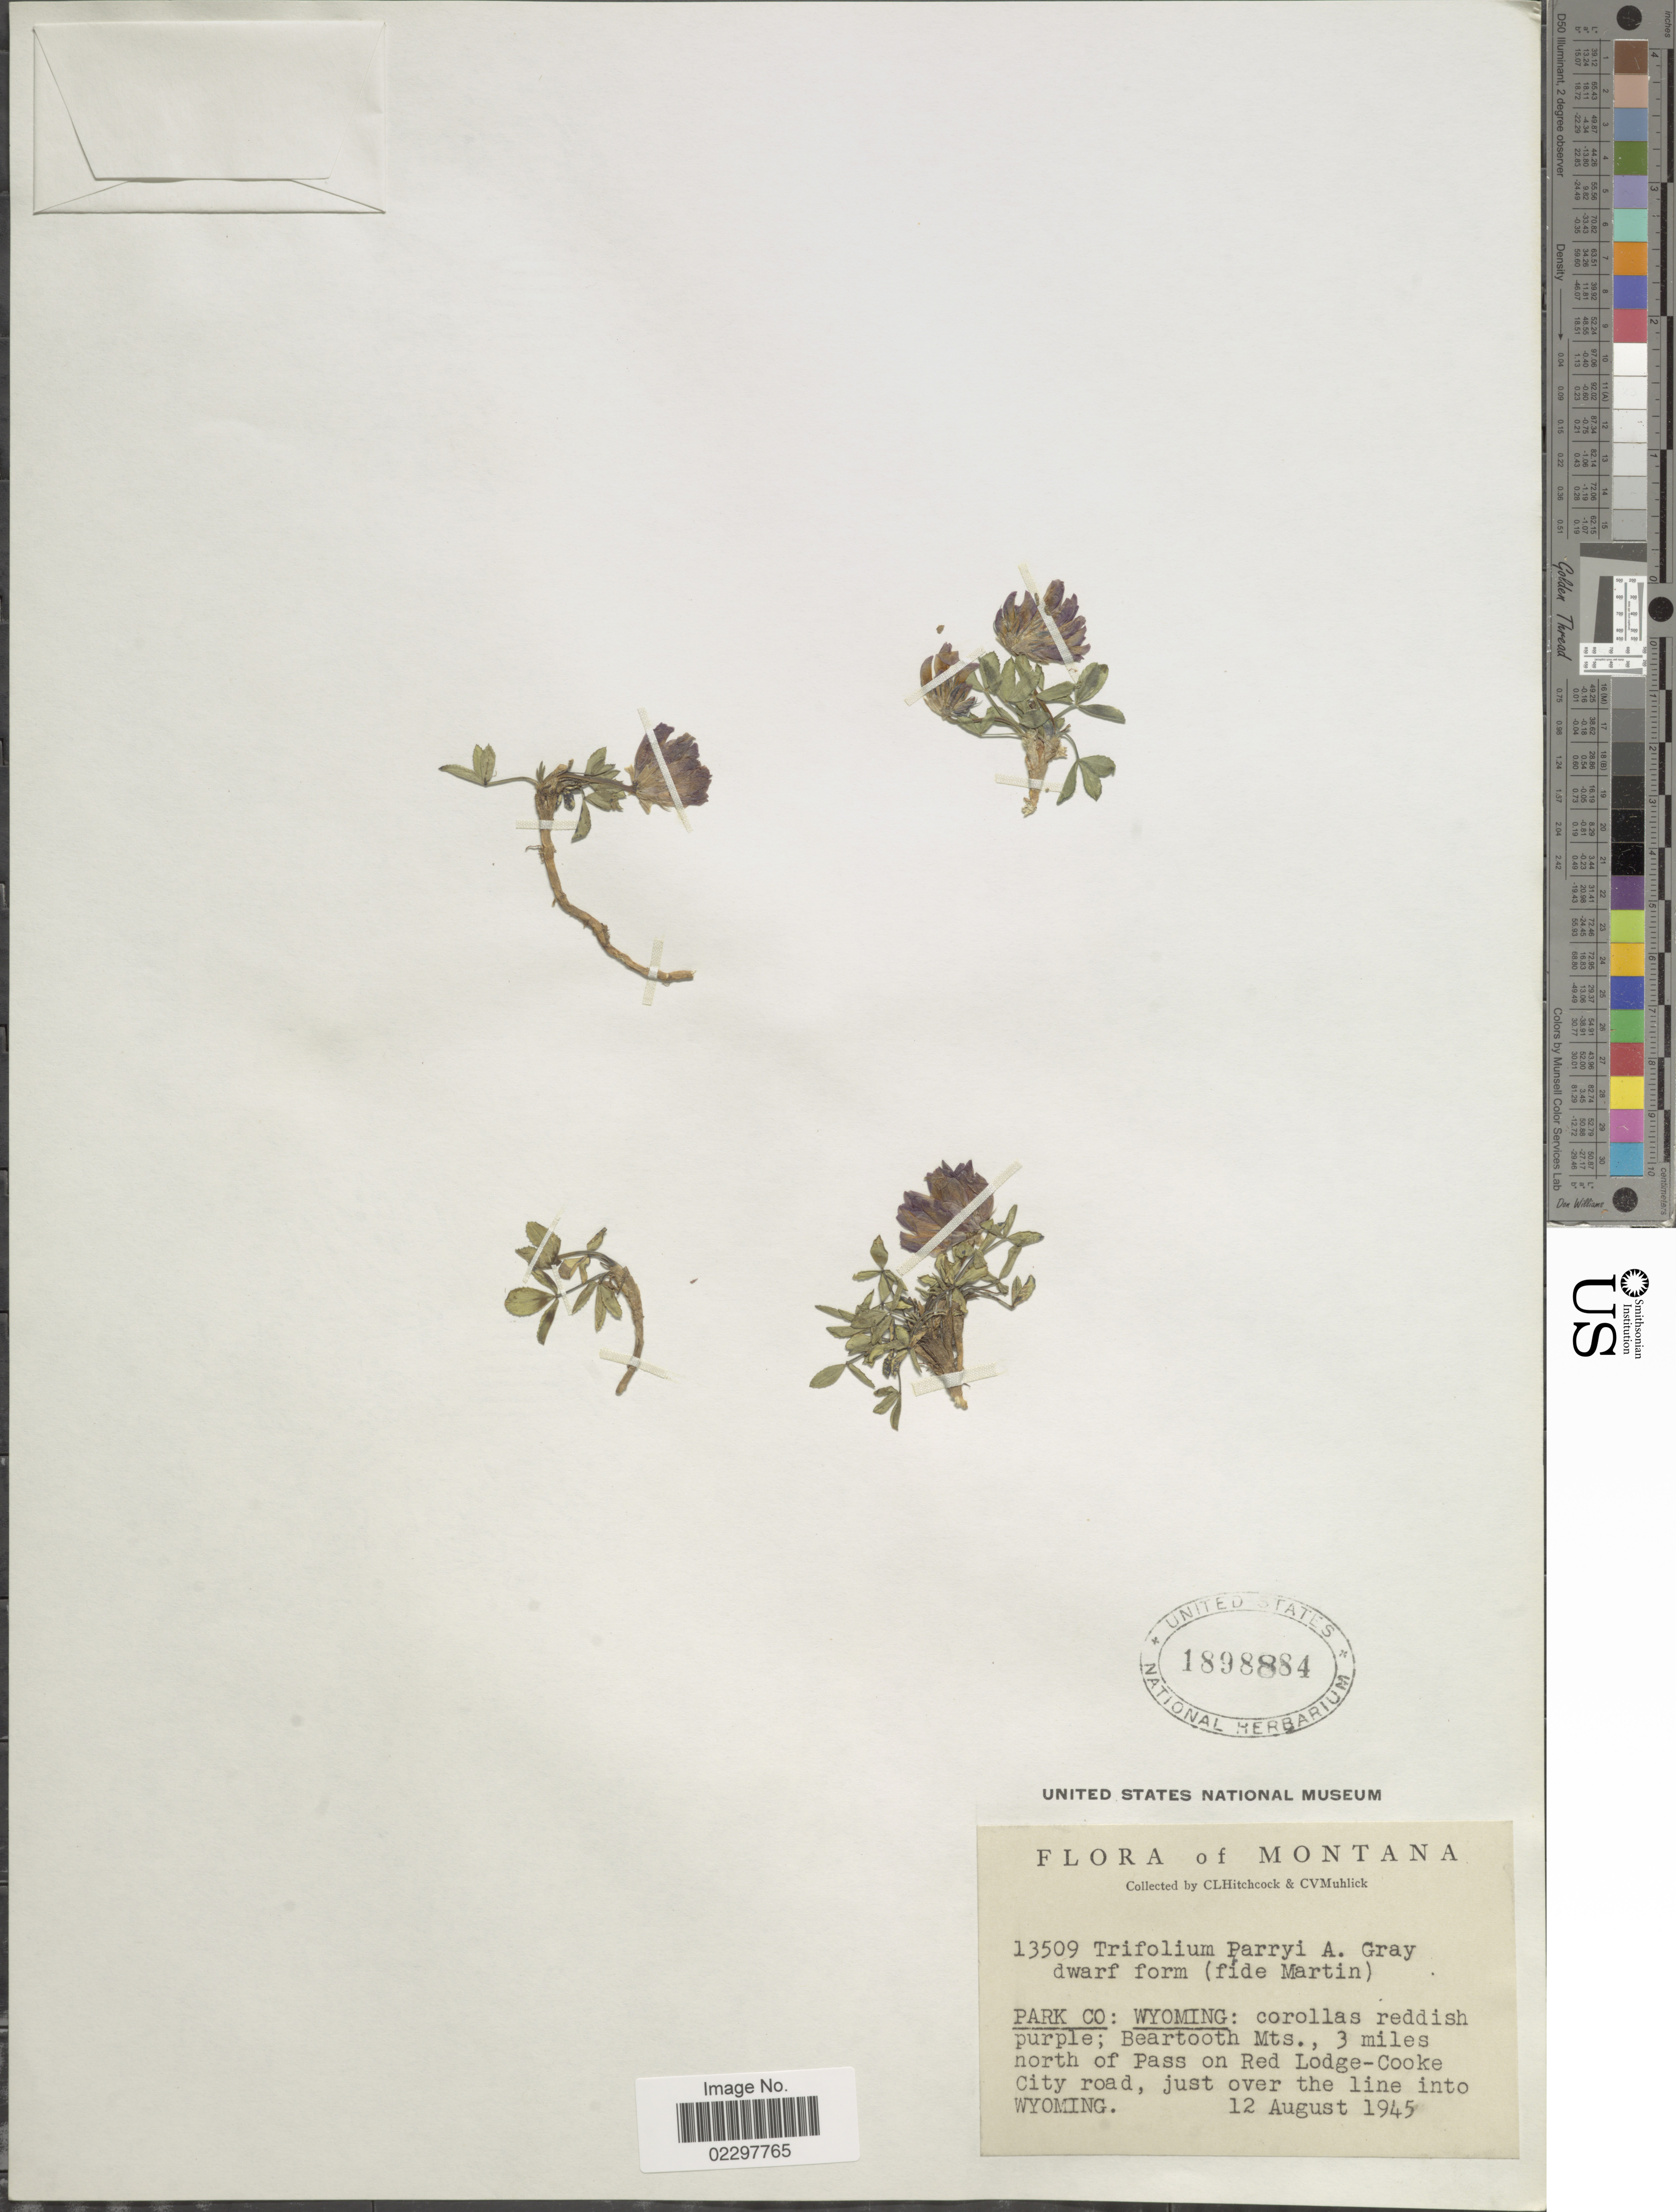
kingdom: Plantae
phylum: Tracheophyta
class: Magnoliopsida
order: Fabales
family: Fabaceae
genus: Trifolium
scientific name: Trifolium parryi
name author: A. Gray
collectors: C. L. Hitchcock & C. V. Muhlick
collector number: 13509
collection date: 1945-08-12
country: United States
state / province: Montana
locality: Park Co: Wyoming: Beartooth Mts., 3 miles north of Pass on Red Lodge-Cooke City road, just over the line into Wyoming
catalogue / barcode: US 1898884